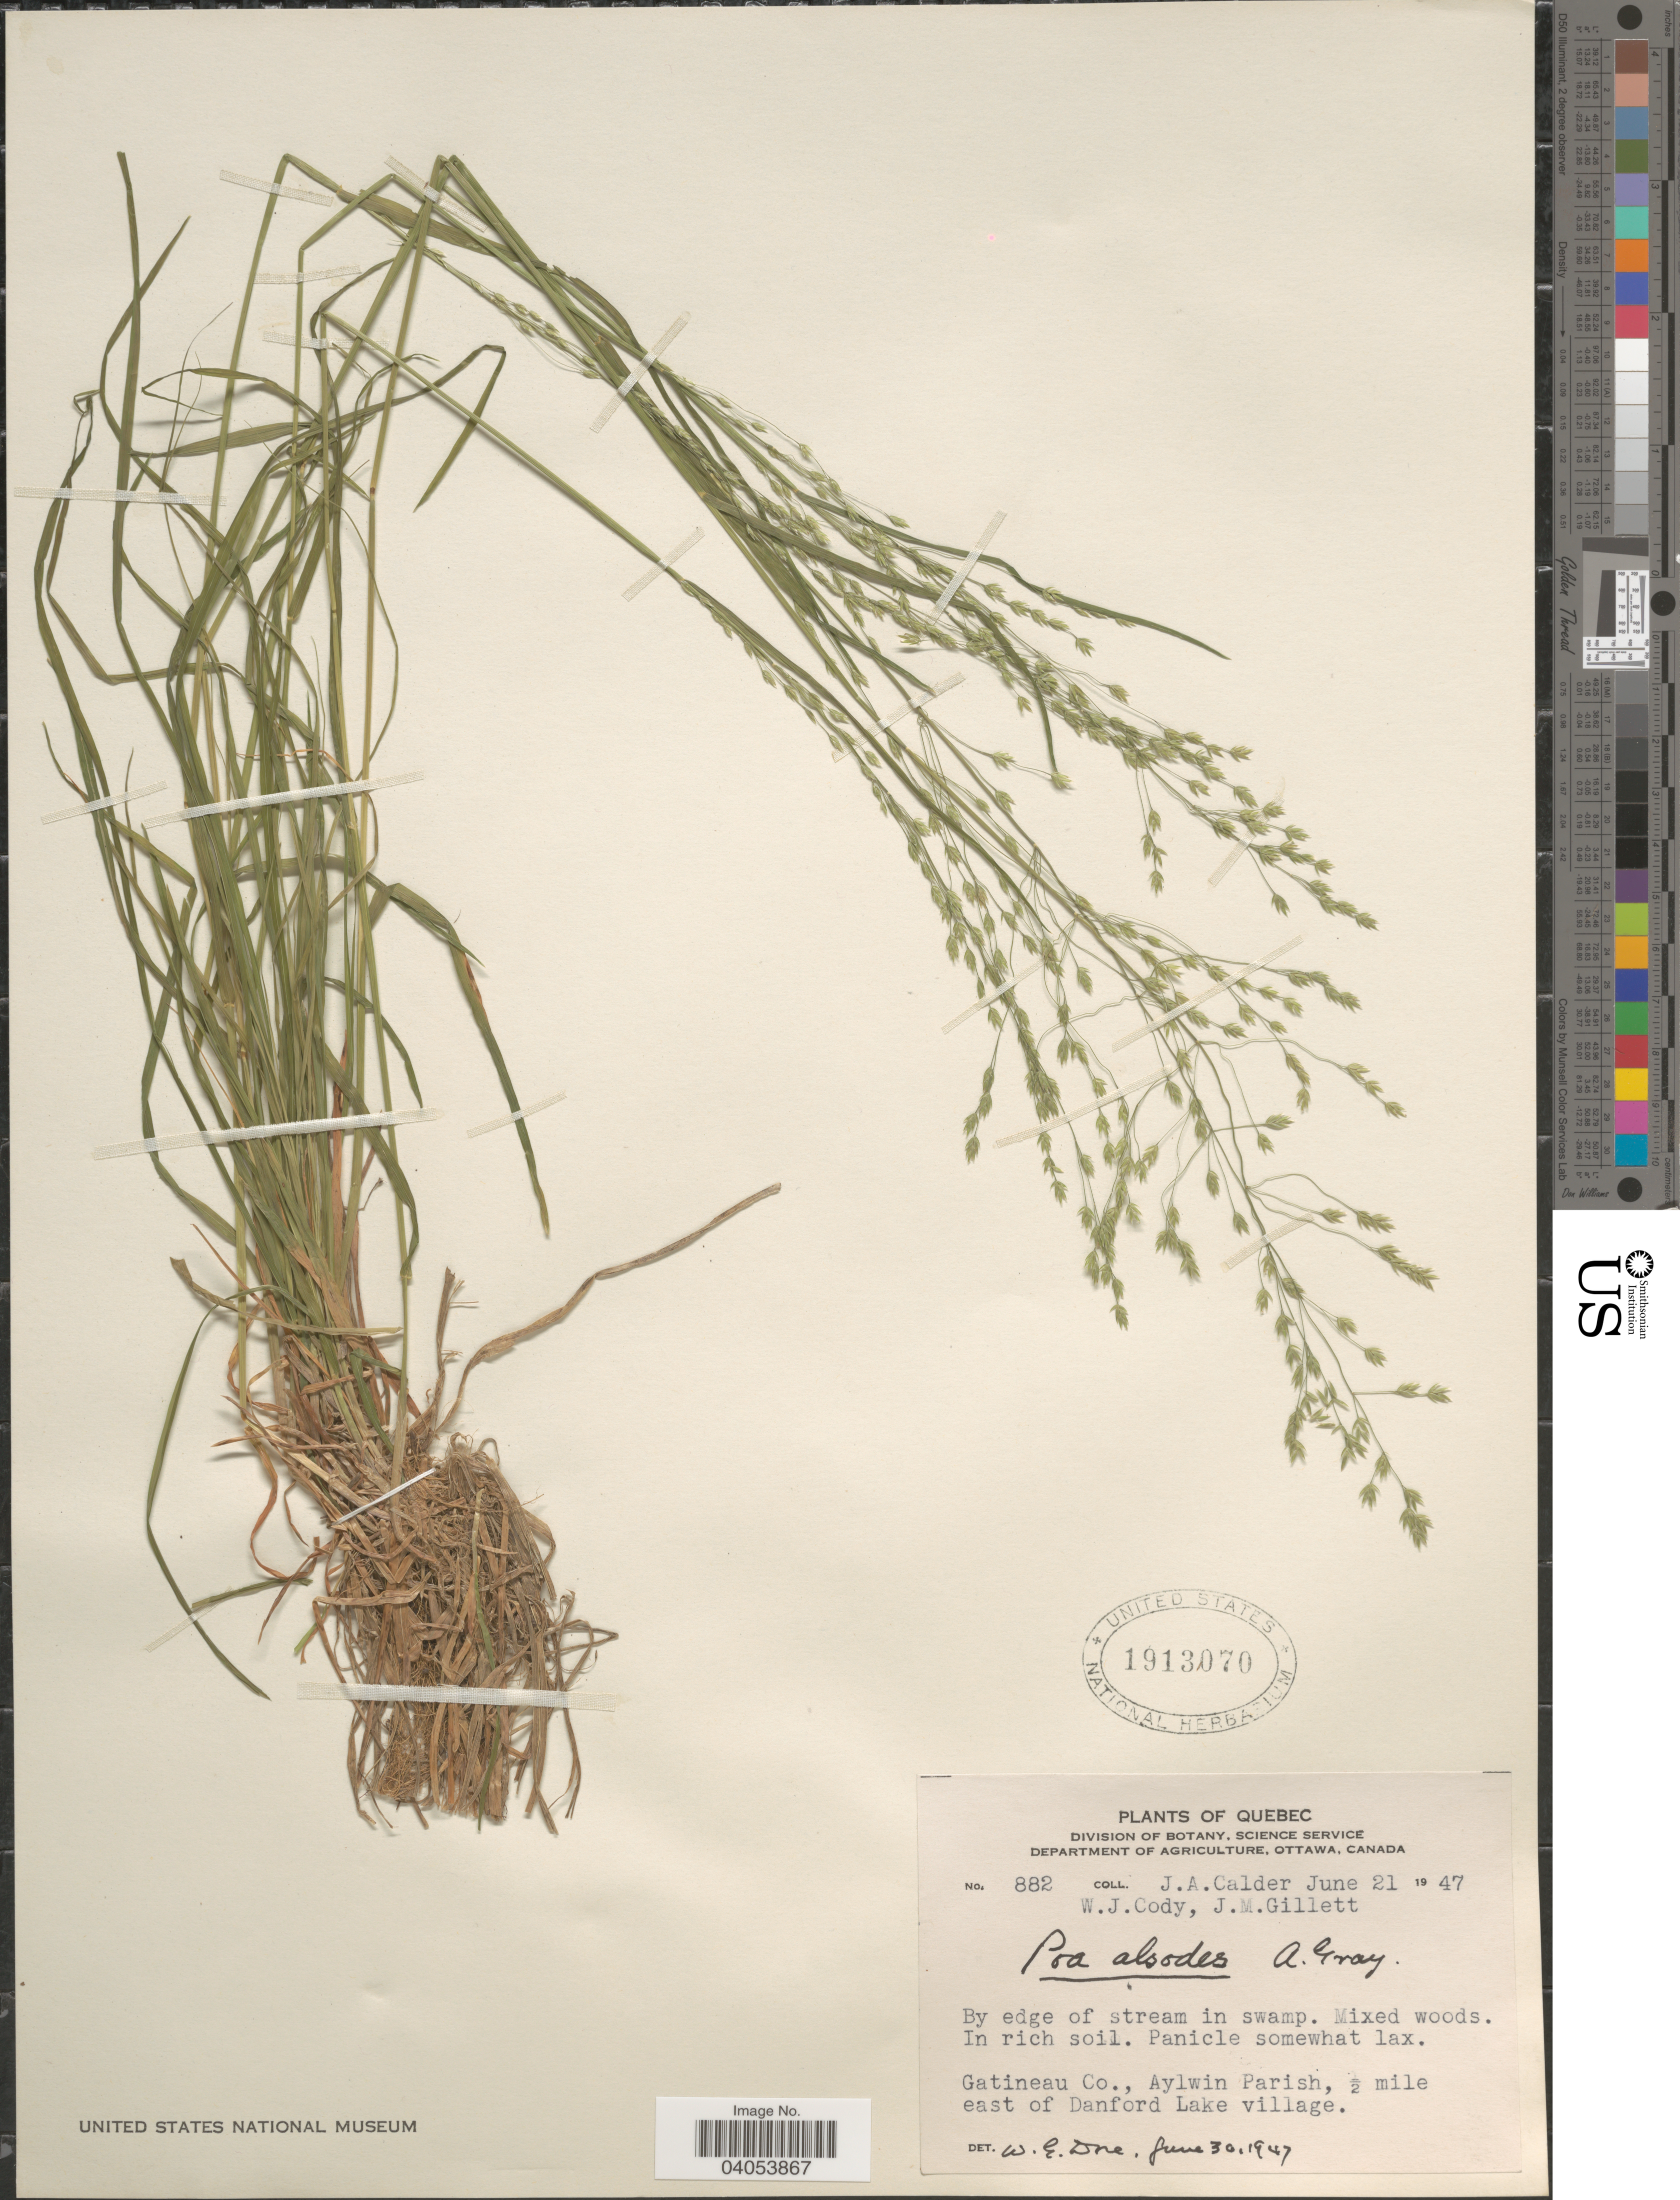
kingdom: Plantae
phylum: Tracheophyta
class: Liliopsida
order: Poales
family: Poaceae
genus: Poa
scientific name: Poa alsodes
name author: A. Gray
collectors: J. A. Calder, W. Cody & J. M. Gillett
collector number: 882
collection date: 1947-06-21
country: Canada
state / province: Quebec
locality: Gatineau Co., Aylwin Parish, ½ mile east of Danford Lake village.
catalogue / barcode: US 1913070